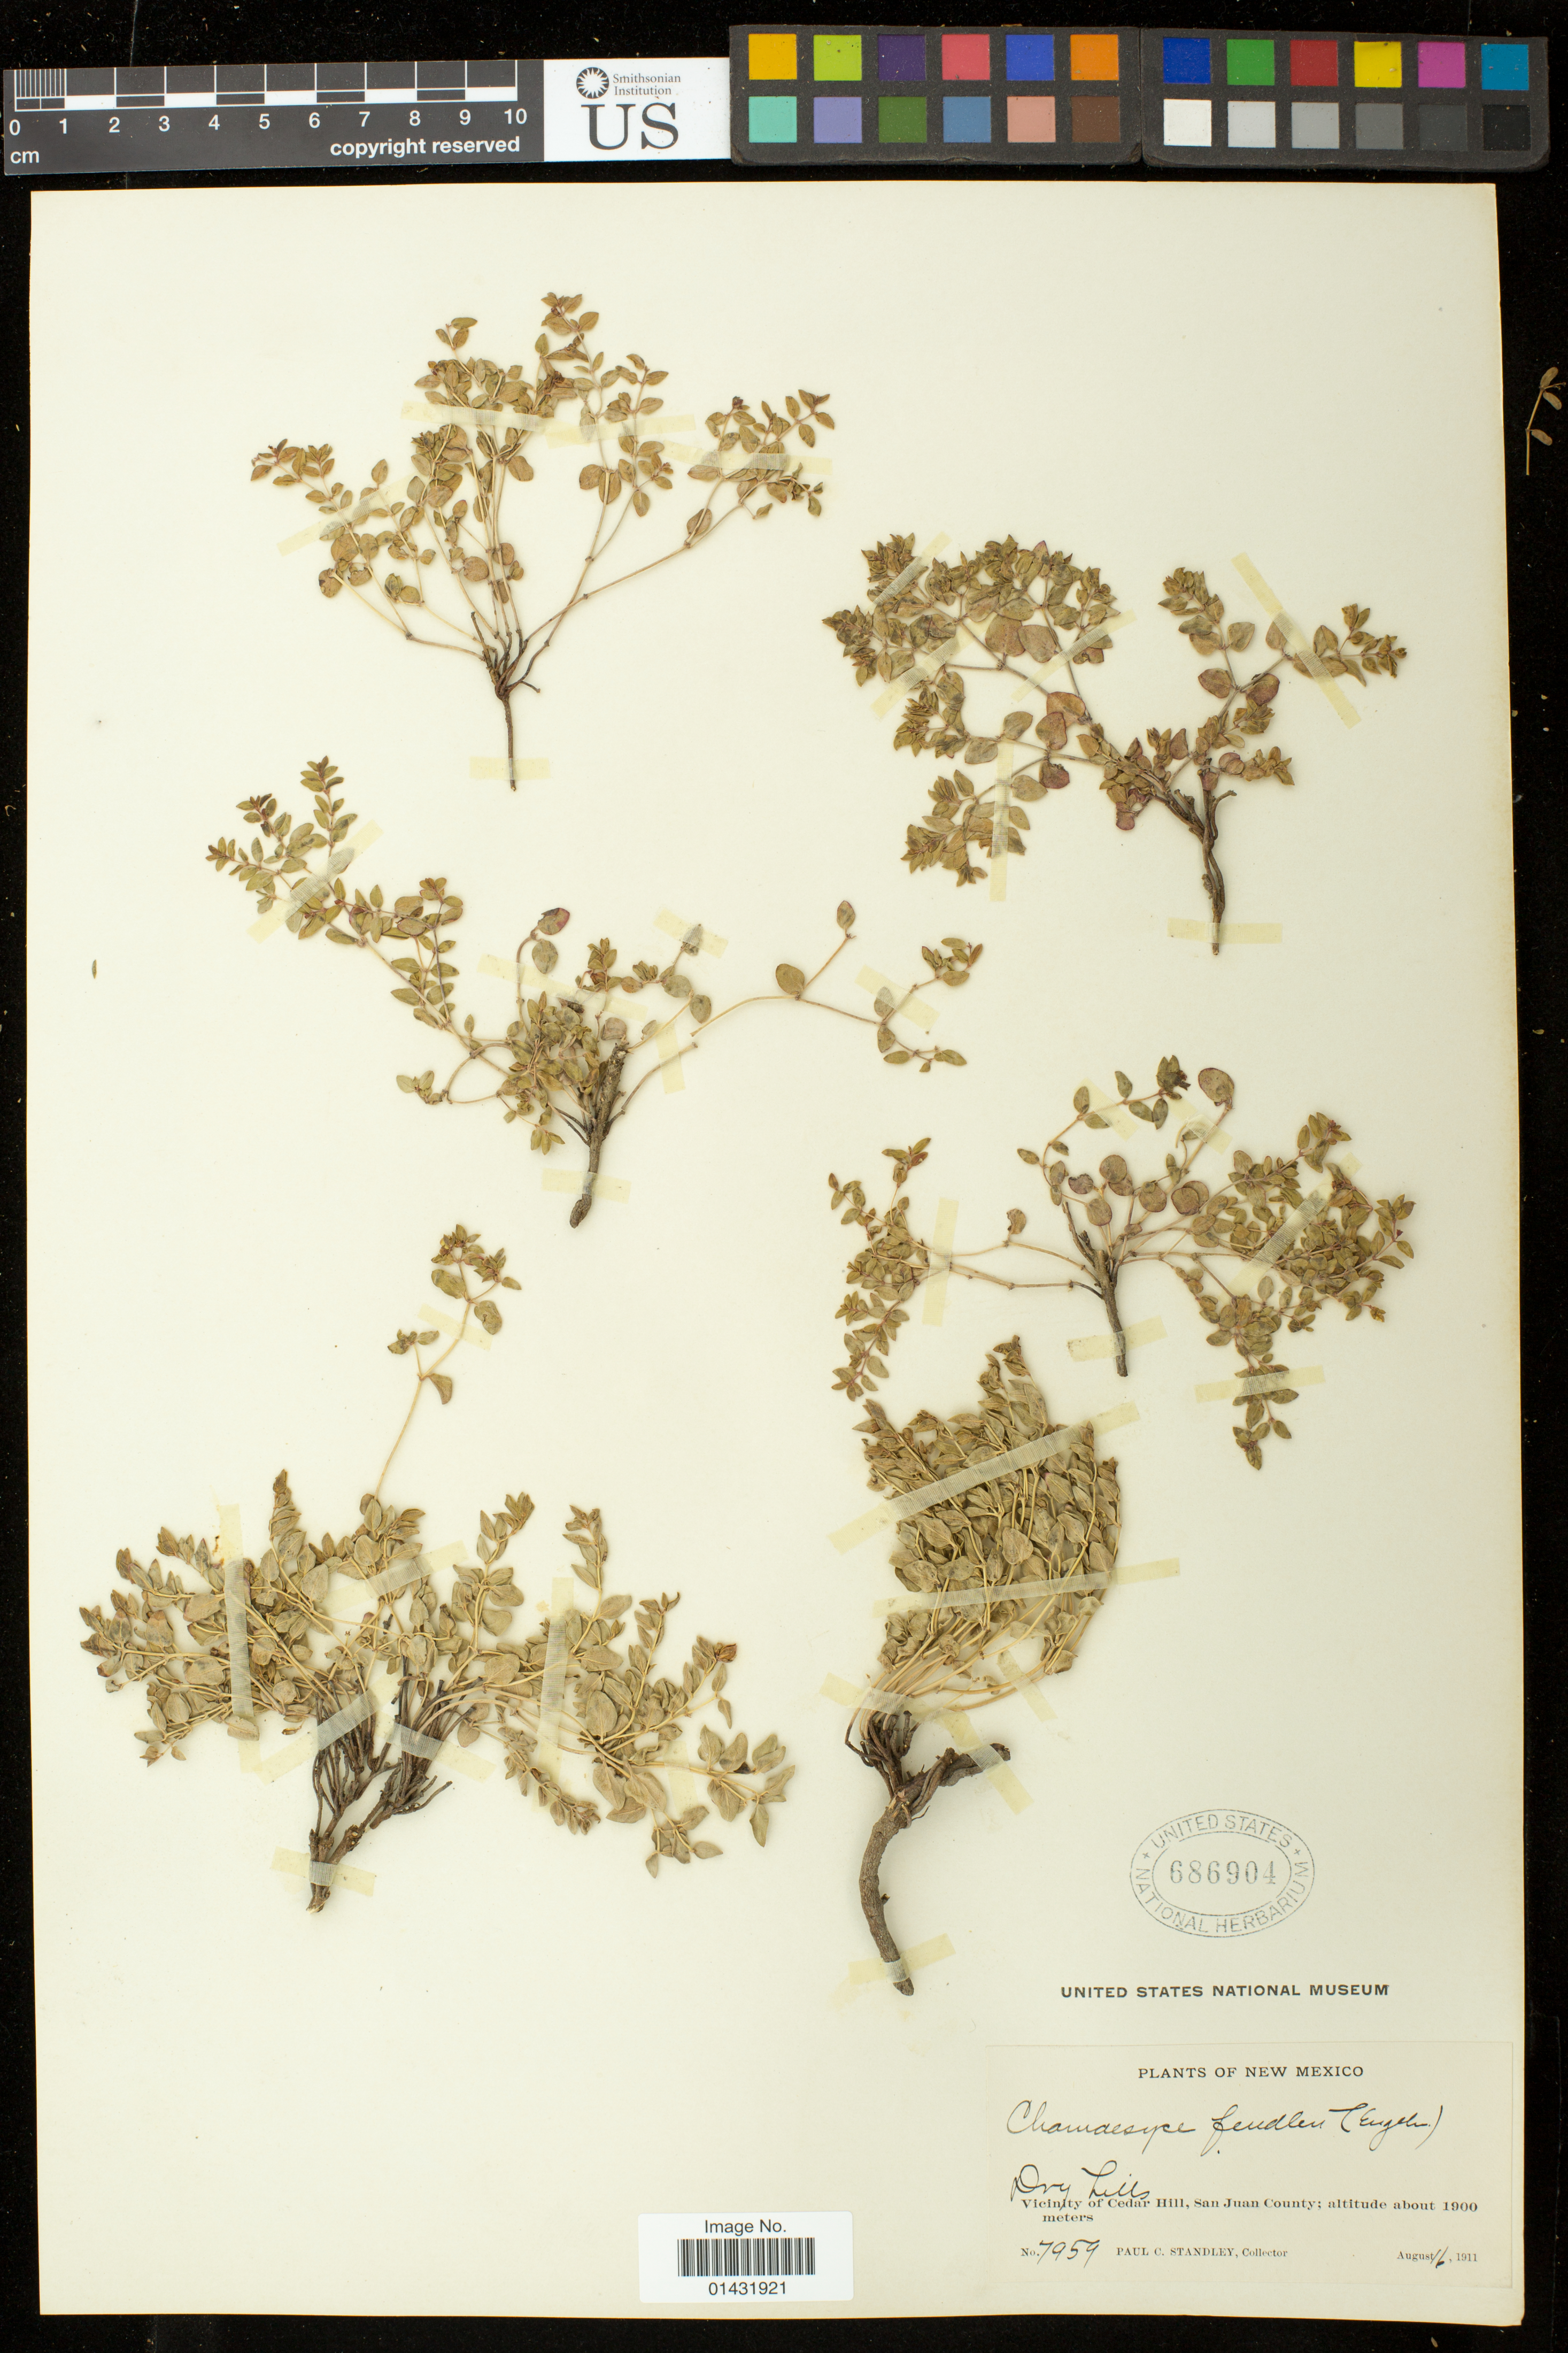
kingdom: Plantae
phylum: Tracheophyta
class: Magnoliopsida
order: Malpighiales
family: Euphorbiaceae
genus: Euphorbia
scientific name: Euphorbia fendleri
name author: Torr. & A. Gray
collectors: P. C. Standley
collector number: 7959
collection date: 1911-08-11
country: United States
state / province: New Mexico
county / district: San Juan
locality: Dry hills vicinity of Cedar Hill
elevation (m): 1900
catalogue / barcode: US 686904